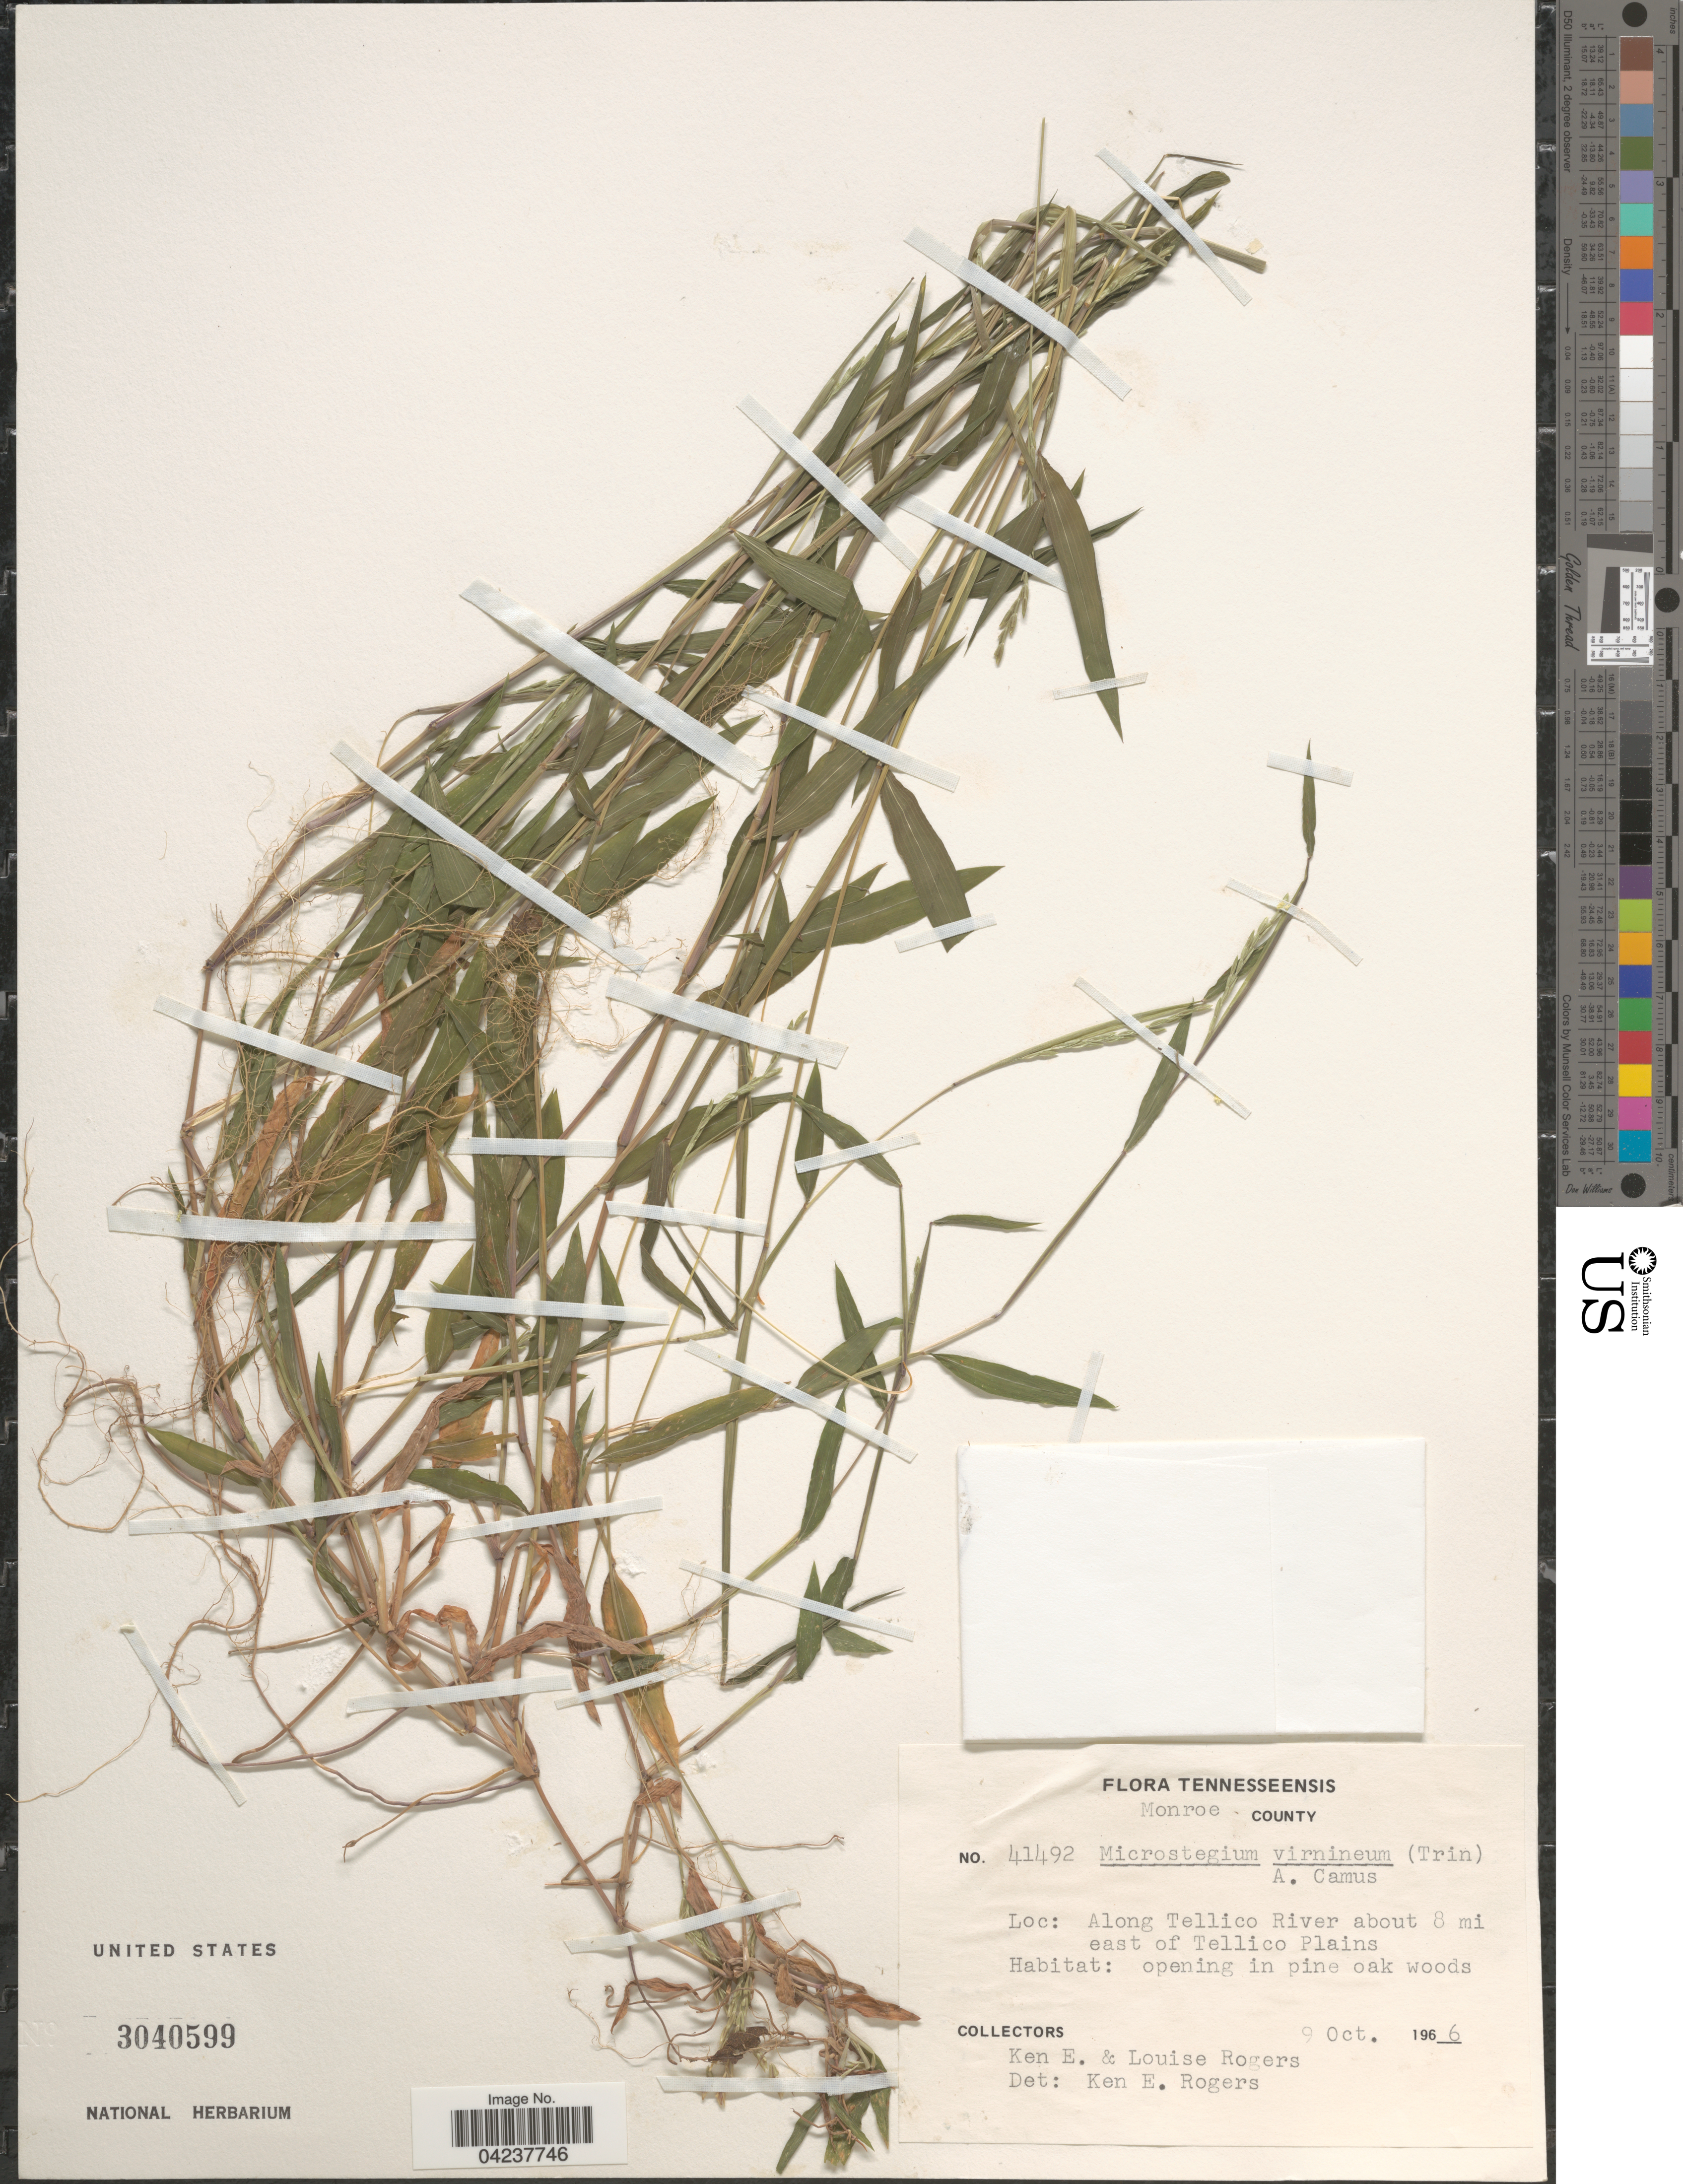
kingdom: Plantae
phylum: Tracheophyta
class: Liliopsida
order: Poales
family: Poaceae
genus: Microstegium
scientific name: Microstegium vimineum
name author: (Trin.) A. Camus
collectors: K. Rogers & L. Rogers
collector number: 41492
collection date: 1966-10-09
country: United States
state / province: Tennessee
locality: Monroe County. Along Tellico River about 8 mi east of Tellico Plains. Opening in pine oak woods.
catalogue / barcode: US 3040599